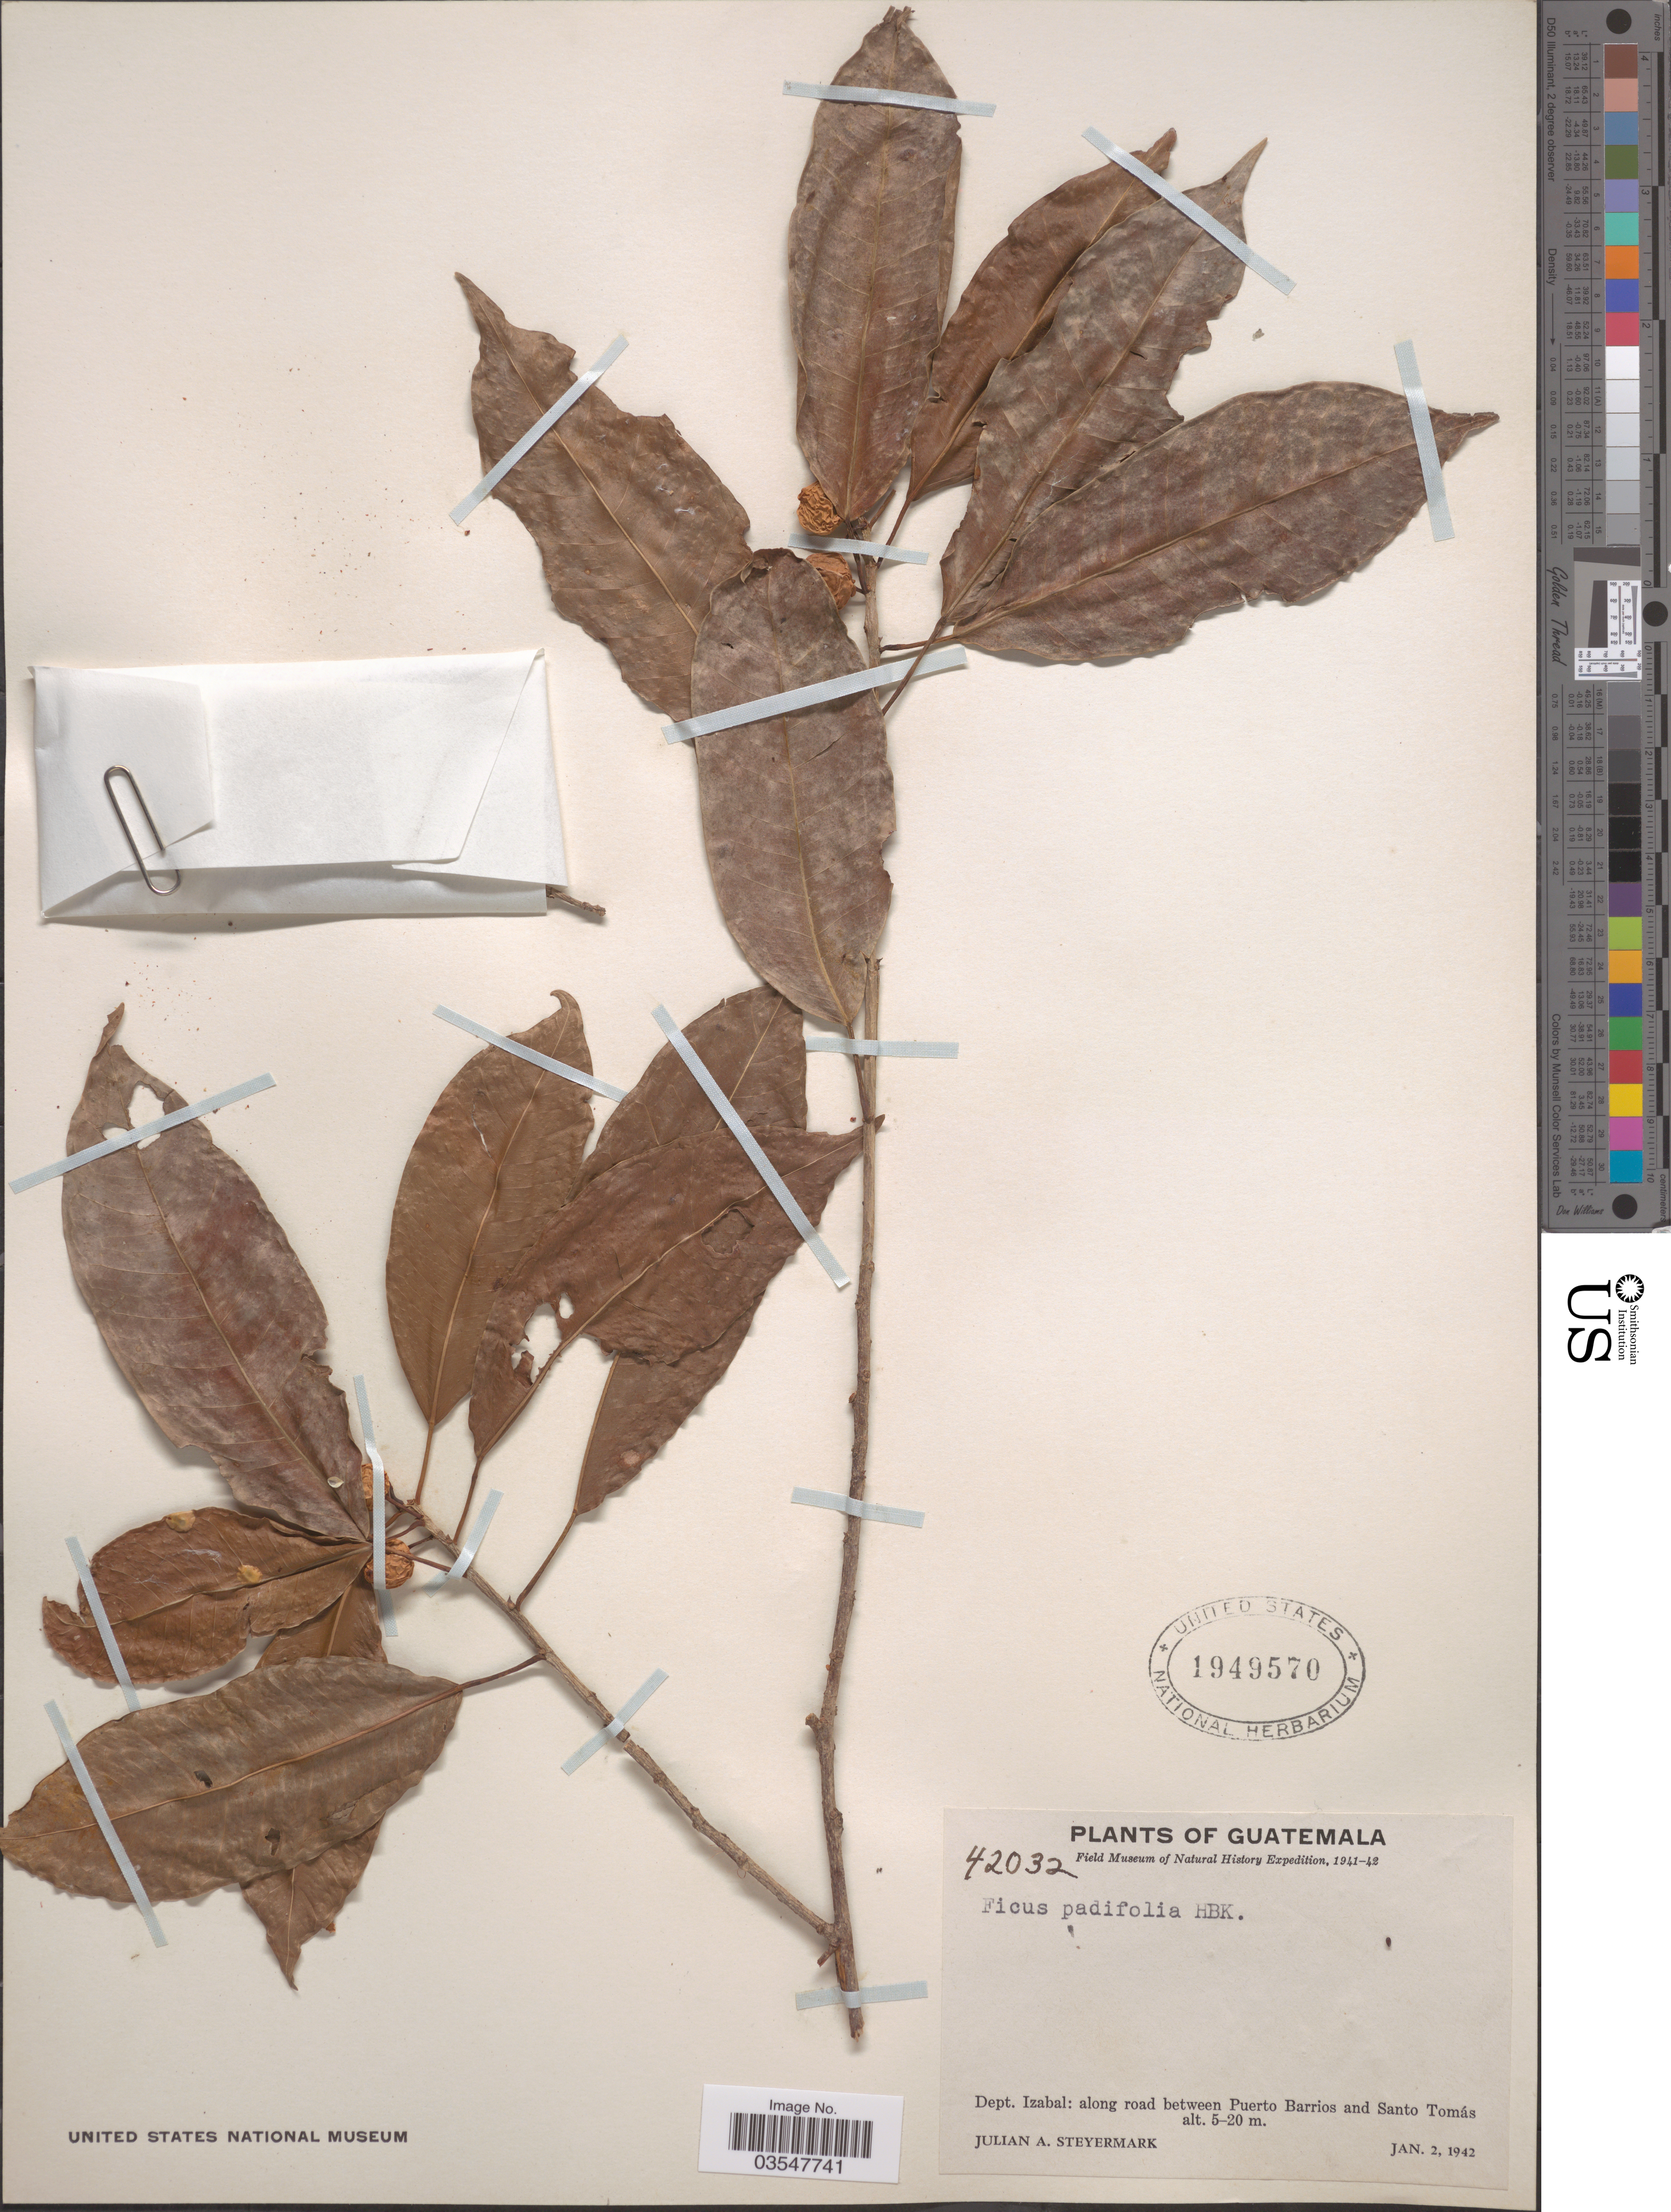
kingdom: Plantae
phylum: Tracheophyta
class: Magnoliopsida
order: Rosales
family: Moraceae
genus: Ficus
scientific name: Ficus pertusa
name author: L. f.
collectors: J. Steyermark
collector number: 42032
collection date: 1942-01-02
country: Guatemala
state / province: Izabal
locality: Dept. Izabal: along road between Puerto Barrios and Santo Tomás.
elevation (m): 5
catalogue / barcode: US 1949570